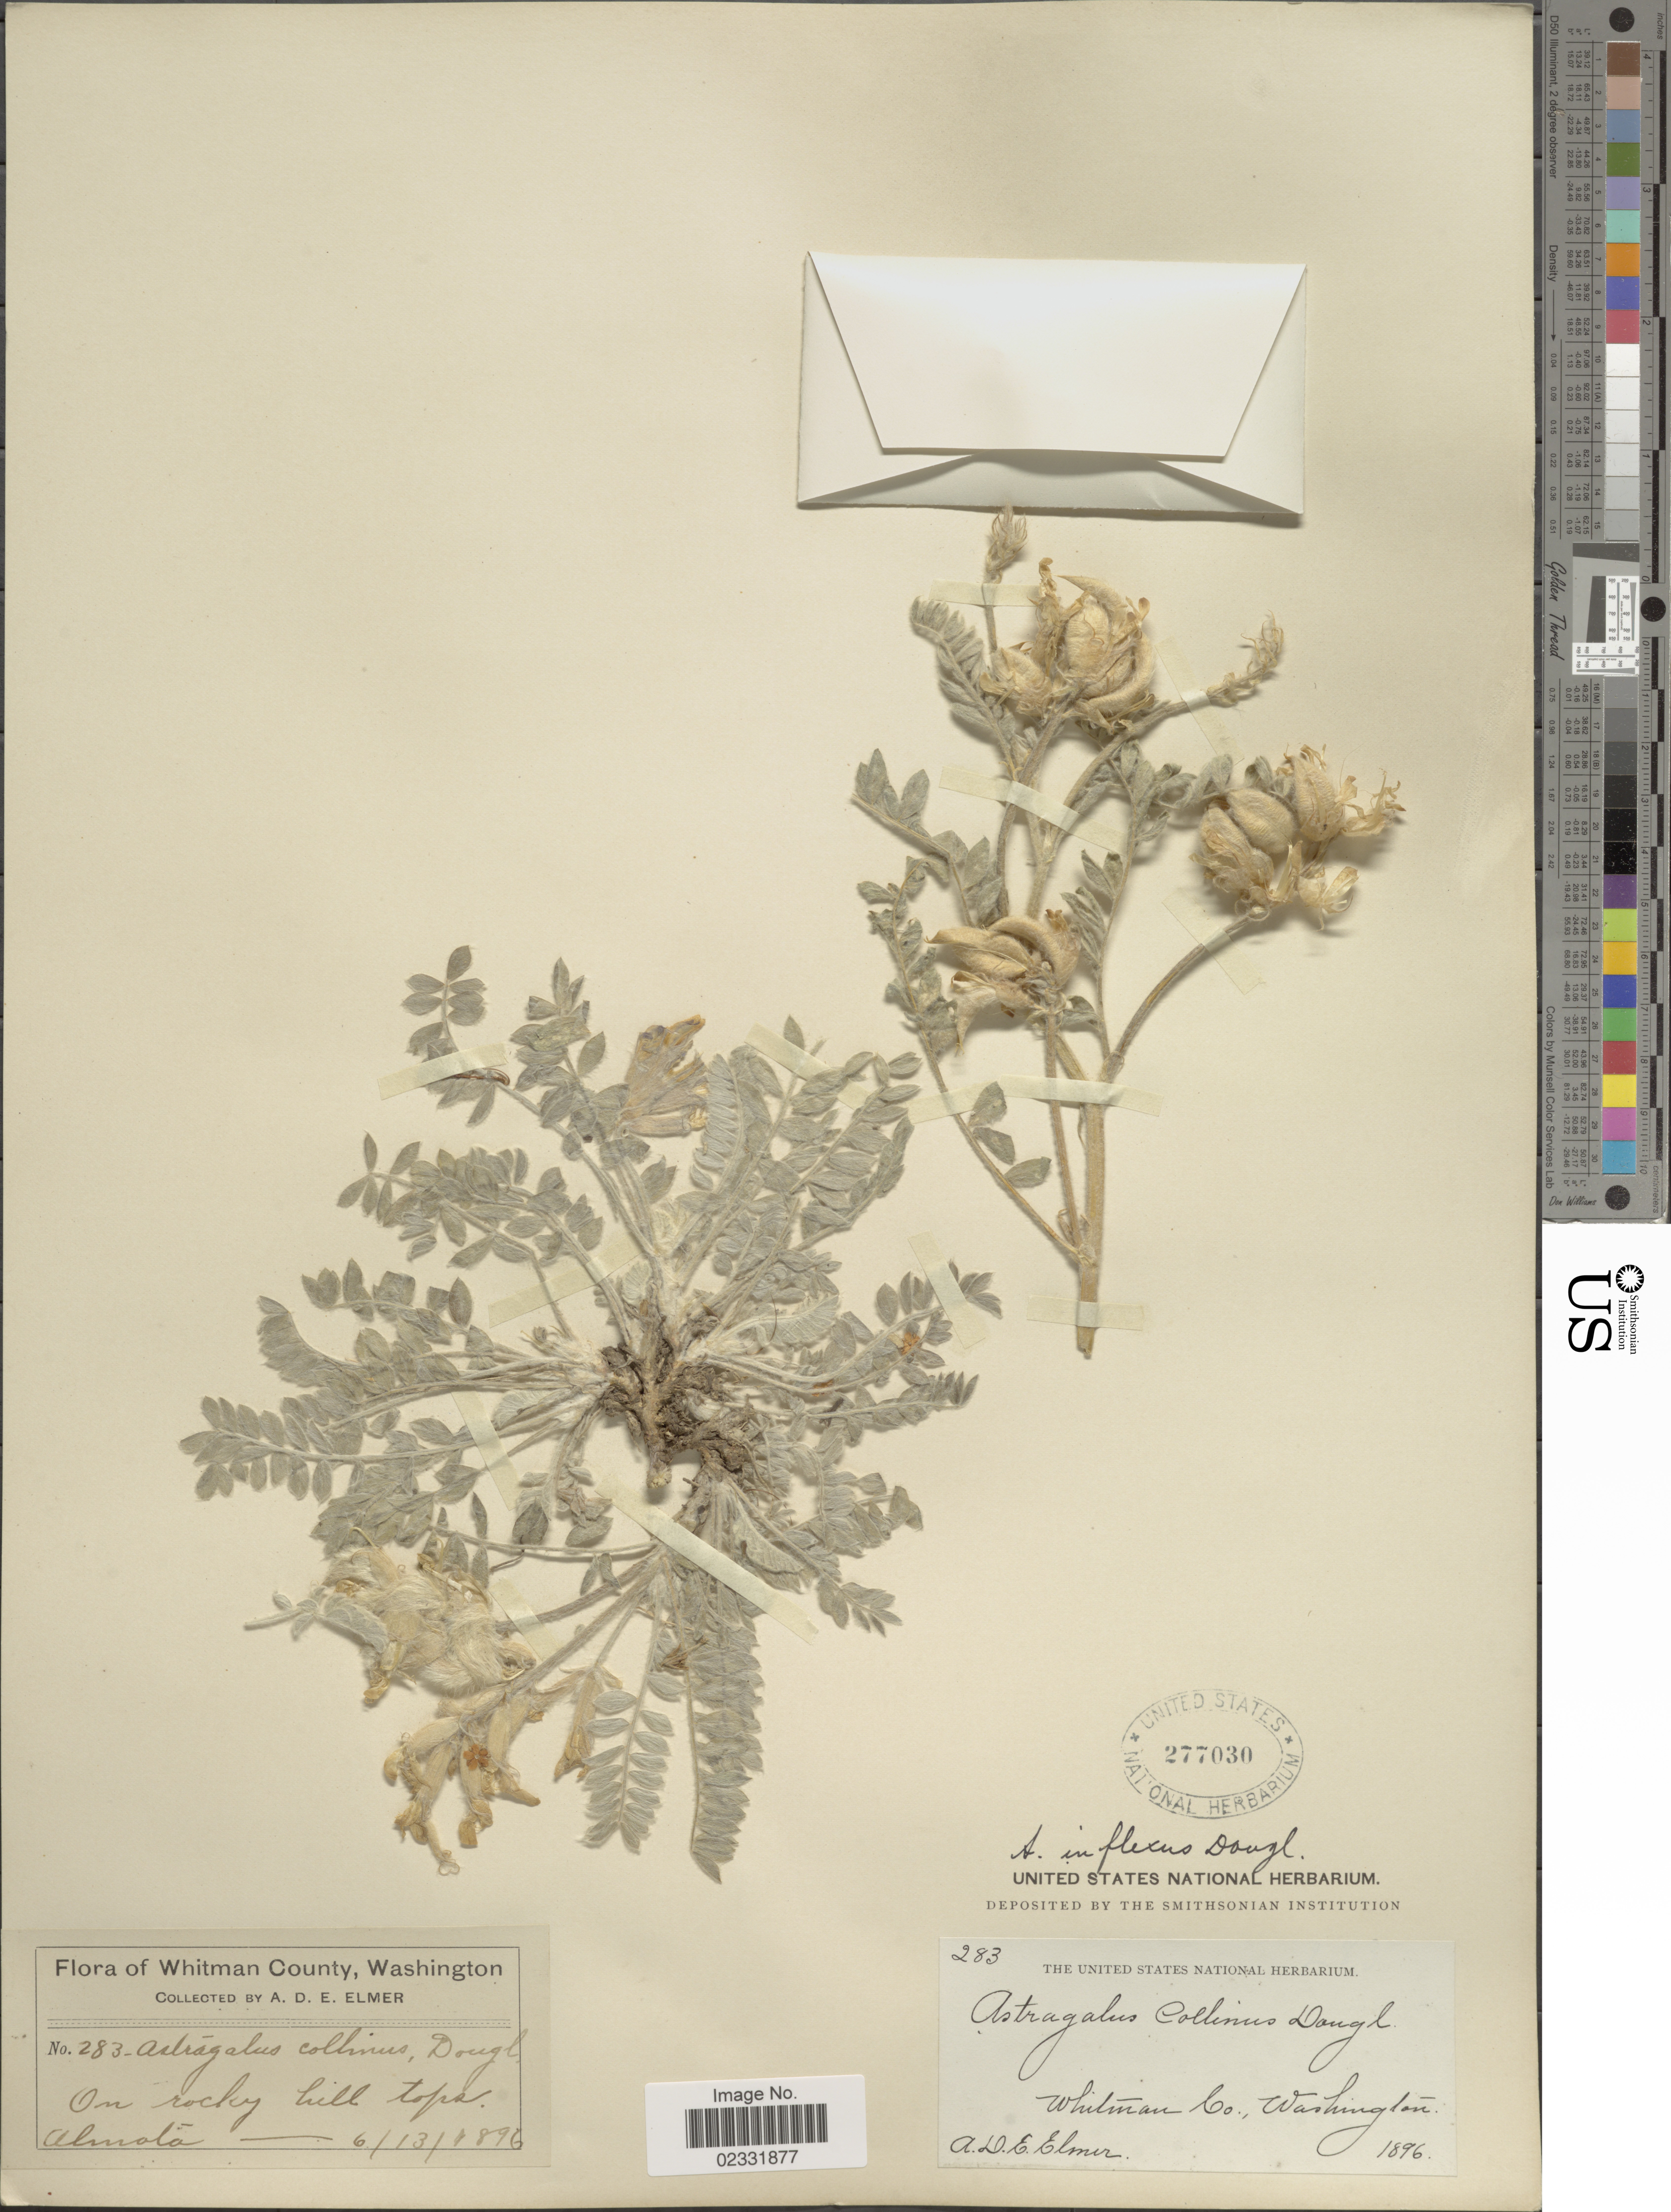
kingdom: Plantae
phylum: Tracheophyta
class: Magnoliopsida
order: Fabales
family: Fabaceae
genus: Astragalus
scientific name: Astragalus inflexus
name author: Douglas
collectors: A. D. E. Elmer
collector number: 283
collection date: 1896-06-13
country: United States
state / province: Washington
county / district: Whitman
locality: Whitman Co. Almota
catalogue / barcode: US 277030